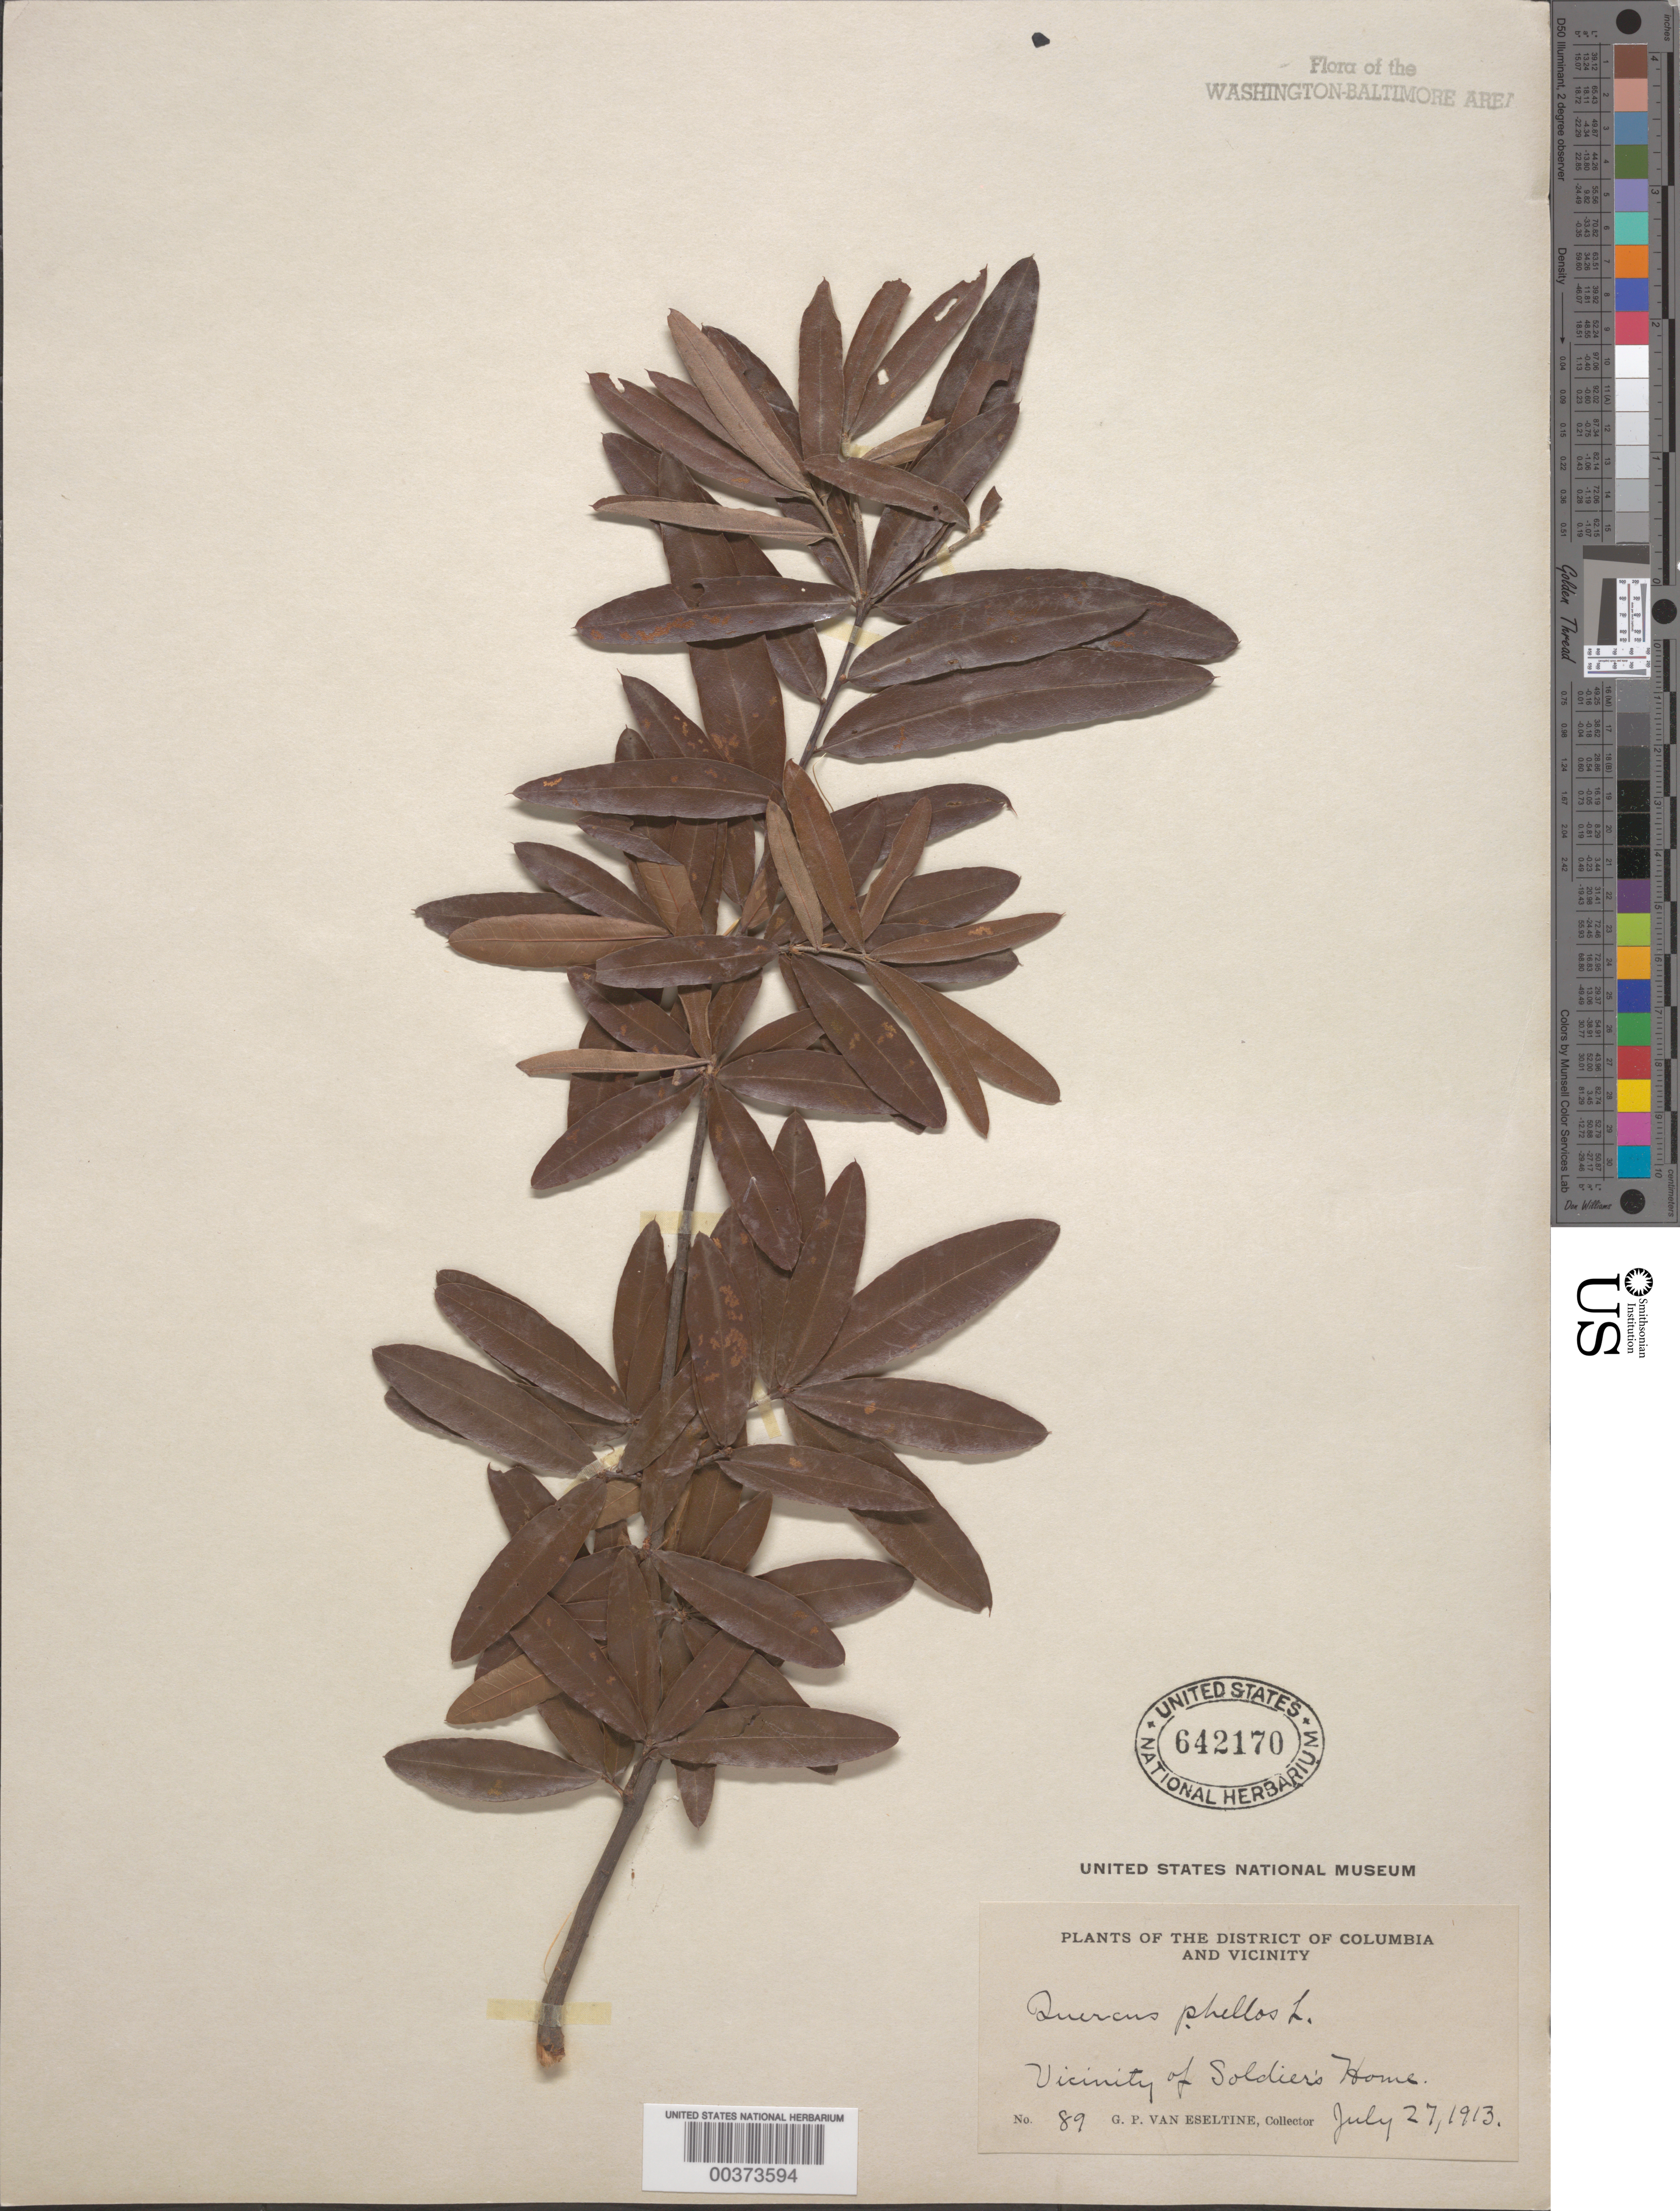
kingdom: Plantae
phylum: Tracheophyta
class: Magnoliopsida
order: Fagales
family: Fagaceae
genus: Quercus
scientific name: Quercus phellos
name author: L.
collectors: G. P. Van Eseltine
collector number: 89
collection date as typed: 27 Jul 1913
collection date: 1913-07-27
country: United States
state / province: District of Columbia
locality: Soldiers Home vicinity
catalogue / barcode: US 642170